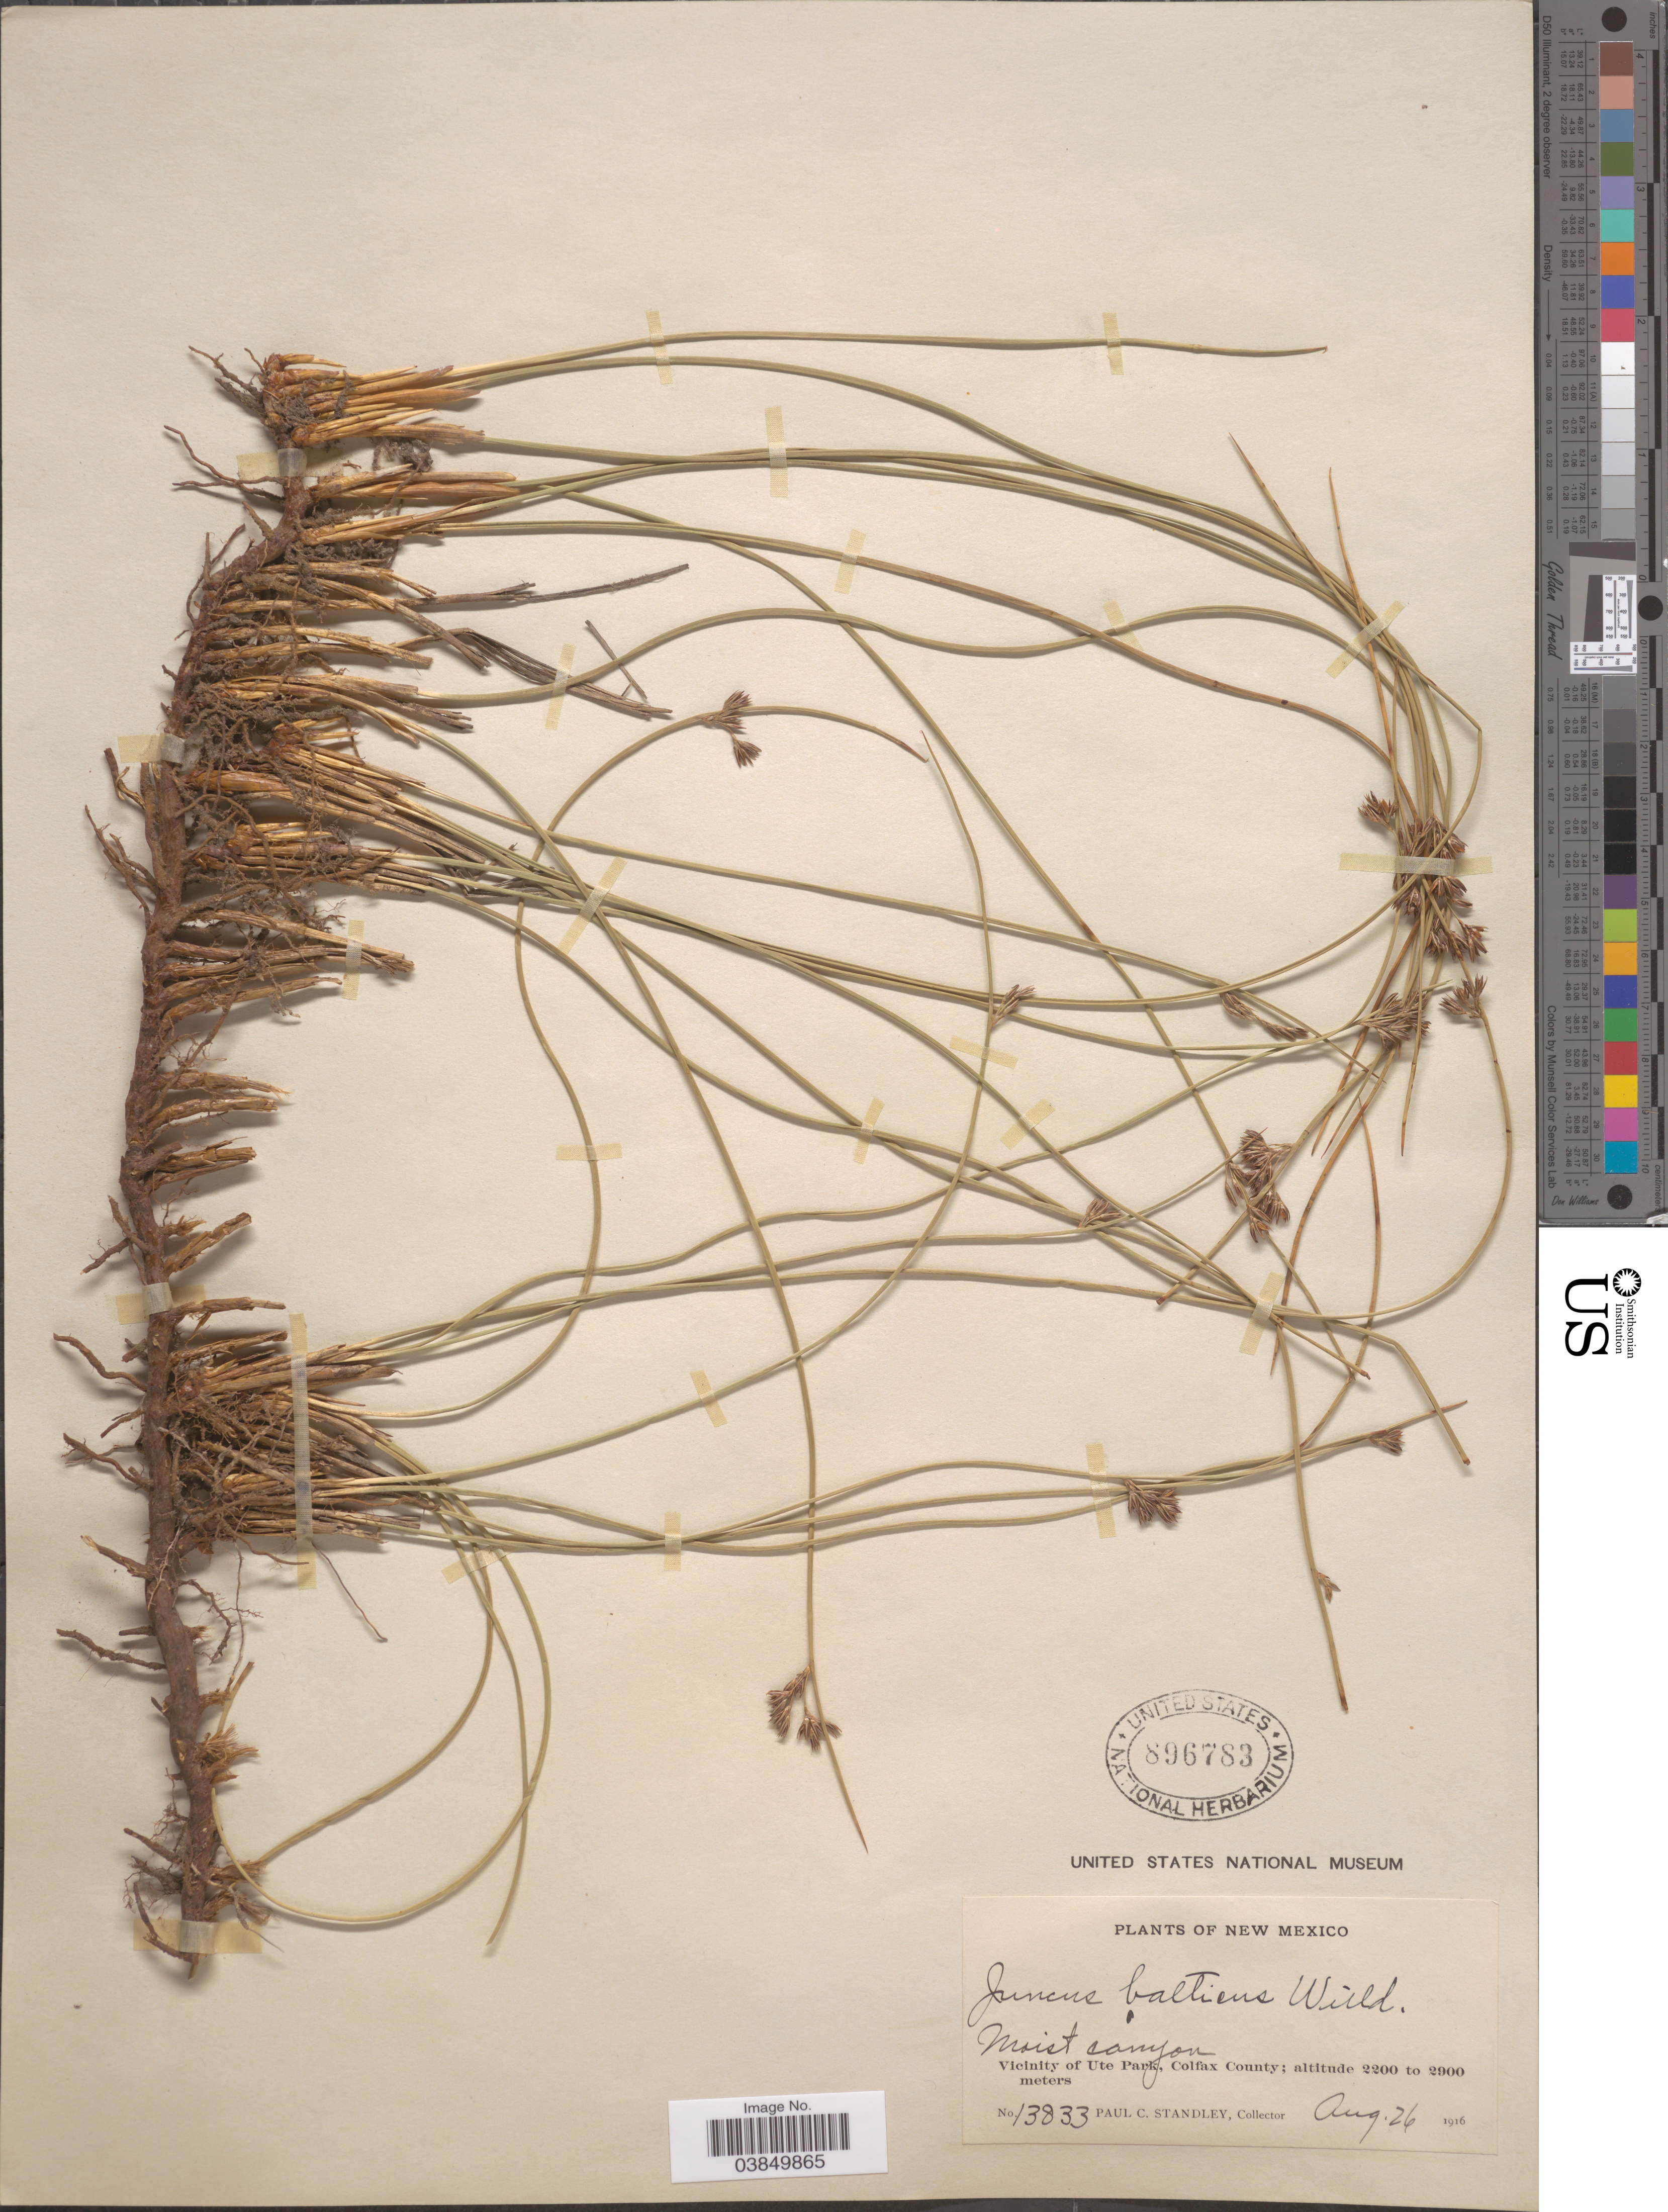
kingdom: Plantae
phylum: Tracheophyta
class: Liliopsida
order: Poales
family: Juncaceae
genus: Juncus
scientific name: Juncus balticus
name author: Willd.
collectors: P. C. Standley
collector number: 13833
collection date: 1916-08-26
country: United States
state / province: New Mexico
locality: Vicinity of Ute Park, Colfax County.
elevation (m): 2200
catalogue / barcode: US 896783